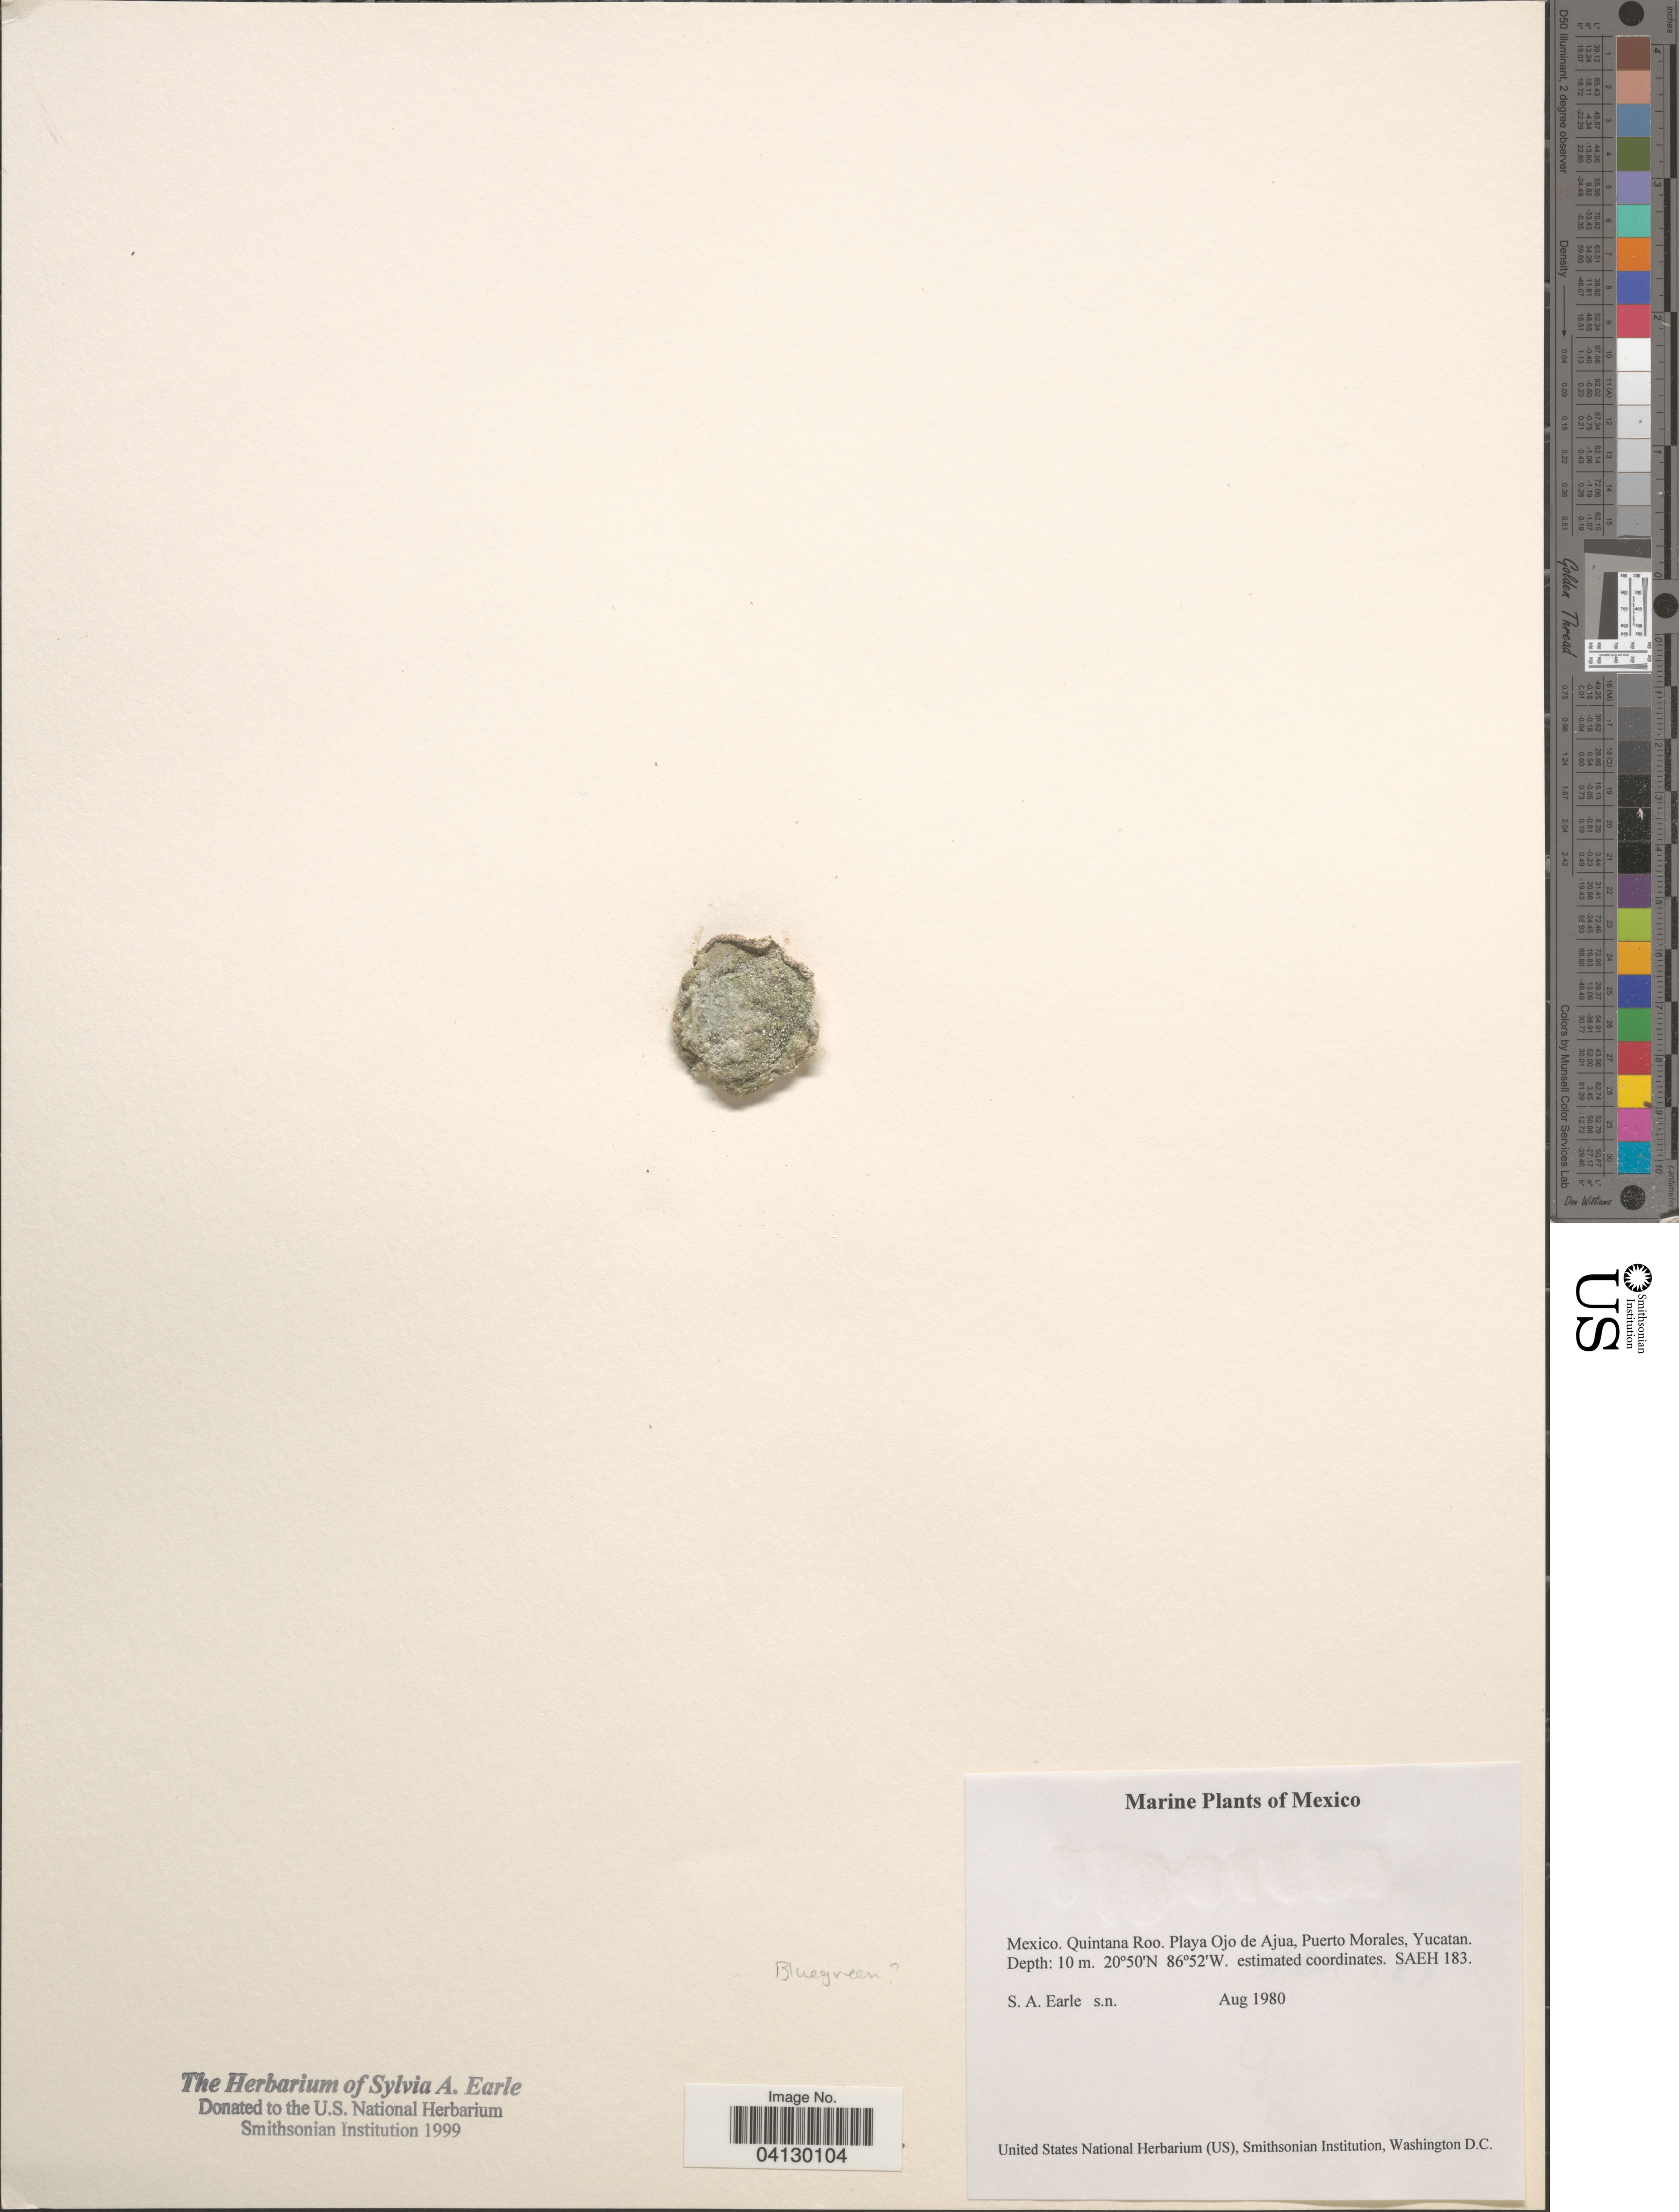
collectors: S. A. Earle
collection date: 1980-08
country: Mexico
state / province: Yucatán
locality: Quintana Roo. Playa Ojo de Ajua, Puerto Morales, Yucatan. SAEH 183.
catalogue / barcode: US 238750